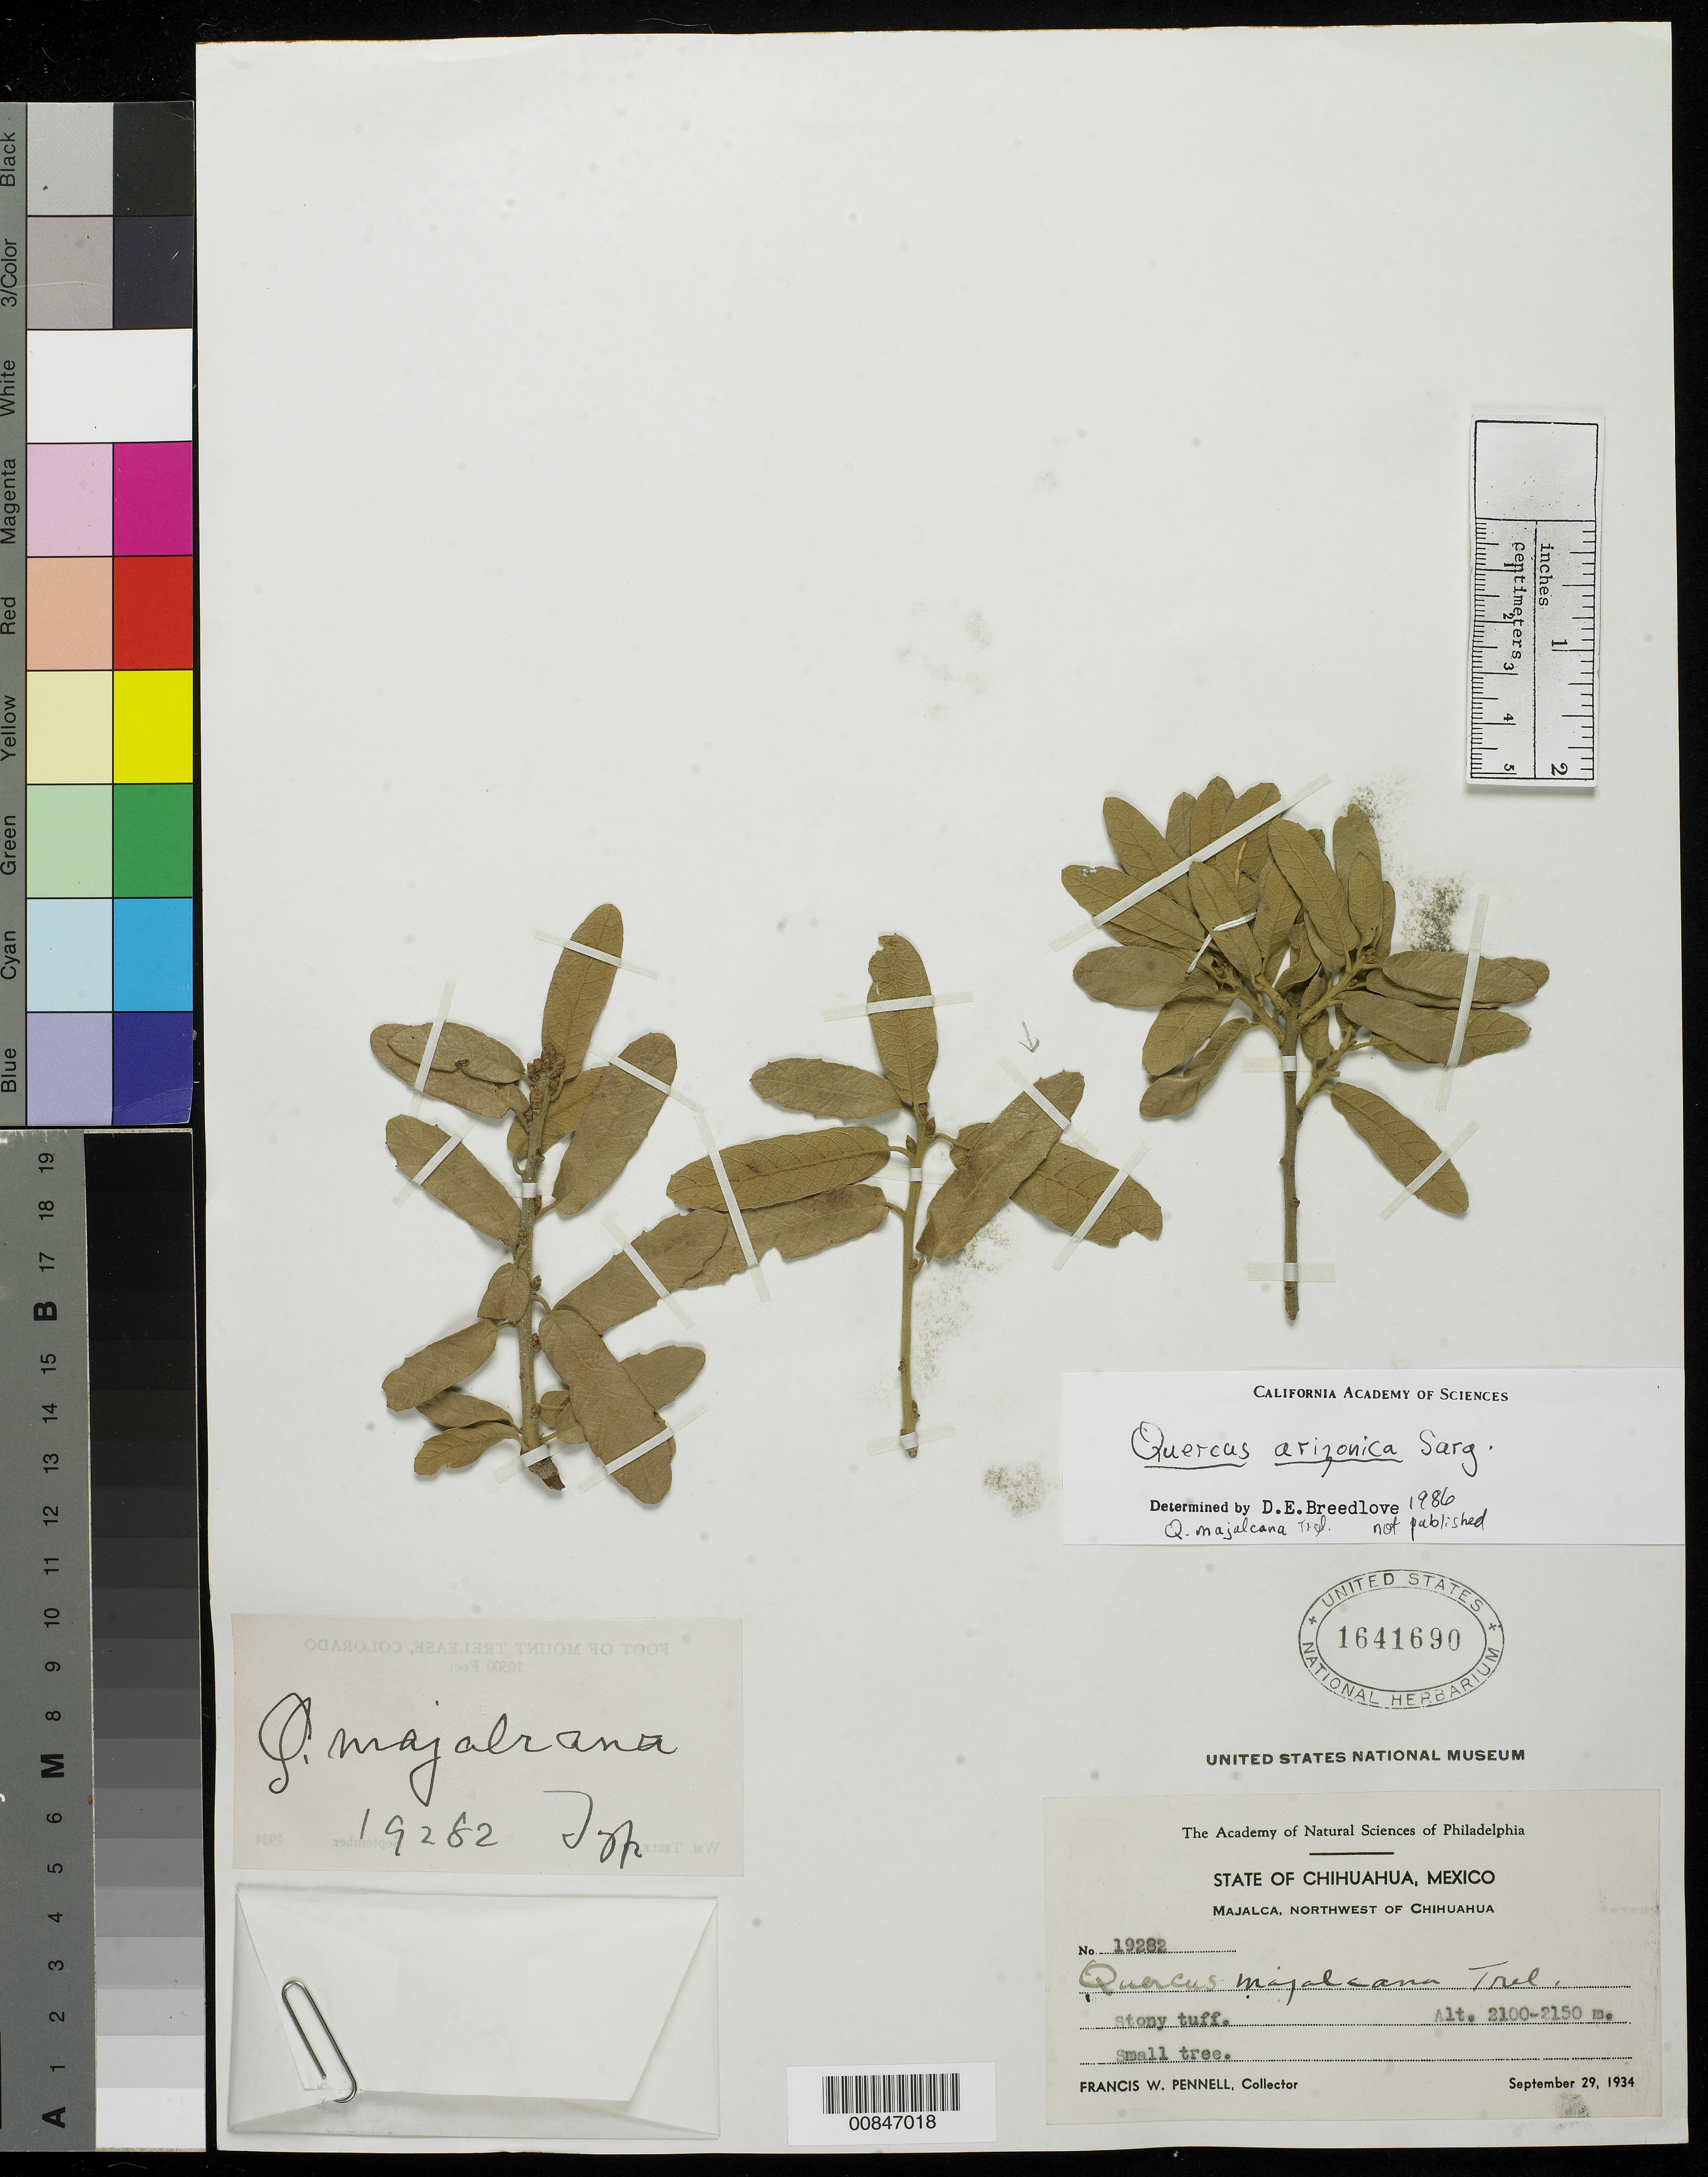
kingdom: Plantae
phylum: Tracheophyta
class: Magnoliopsida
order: Fagales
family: Fagaceae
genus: Quercus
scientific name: Quercus arizonica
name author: Sarg.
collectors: F. W. Pennell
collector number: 19282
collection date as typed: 29 Sep 1934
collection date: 1934-09-29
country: Mexico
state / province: Chihuahua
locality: Majalca, northwest of Chihuahua.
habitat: Stony tuff.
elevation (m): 2150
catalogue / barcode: US 1641690